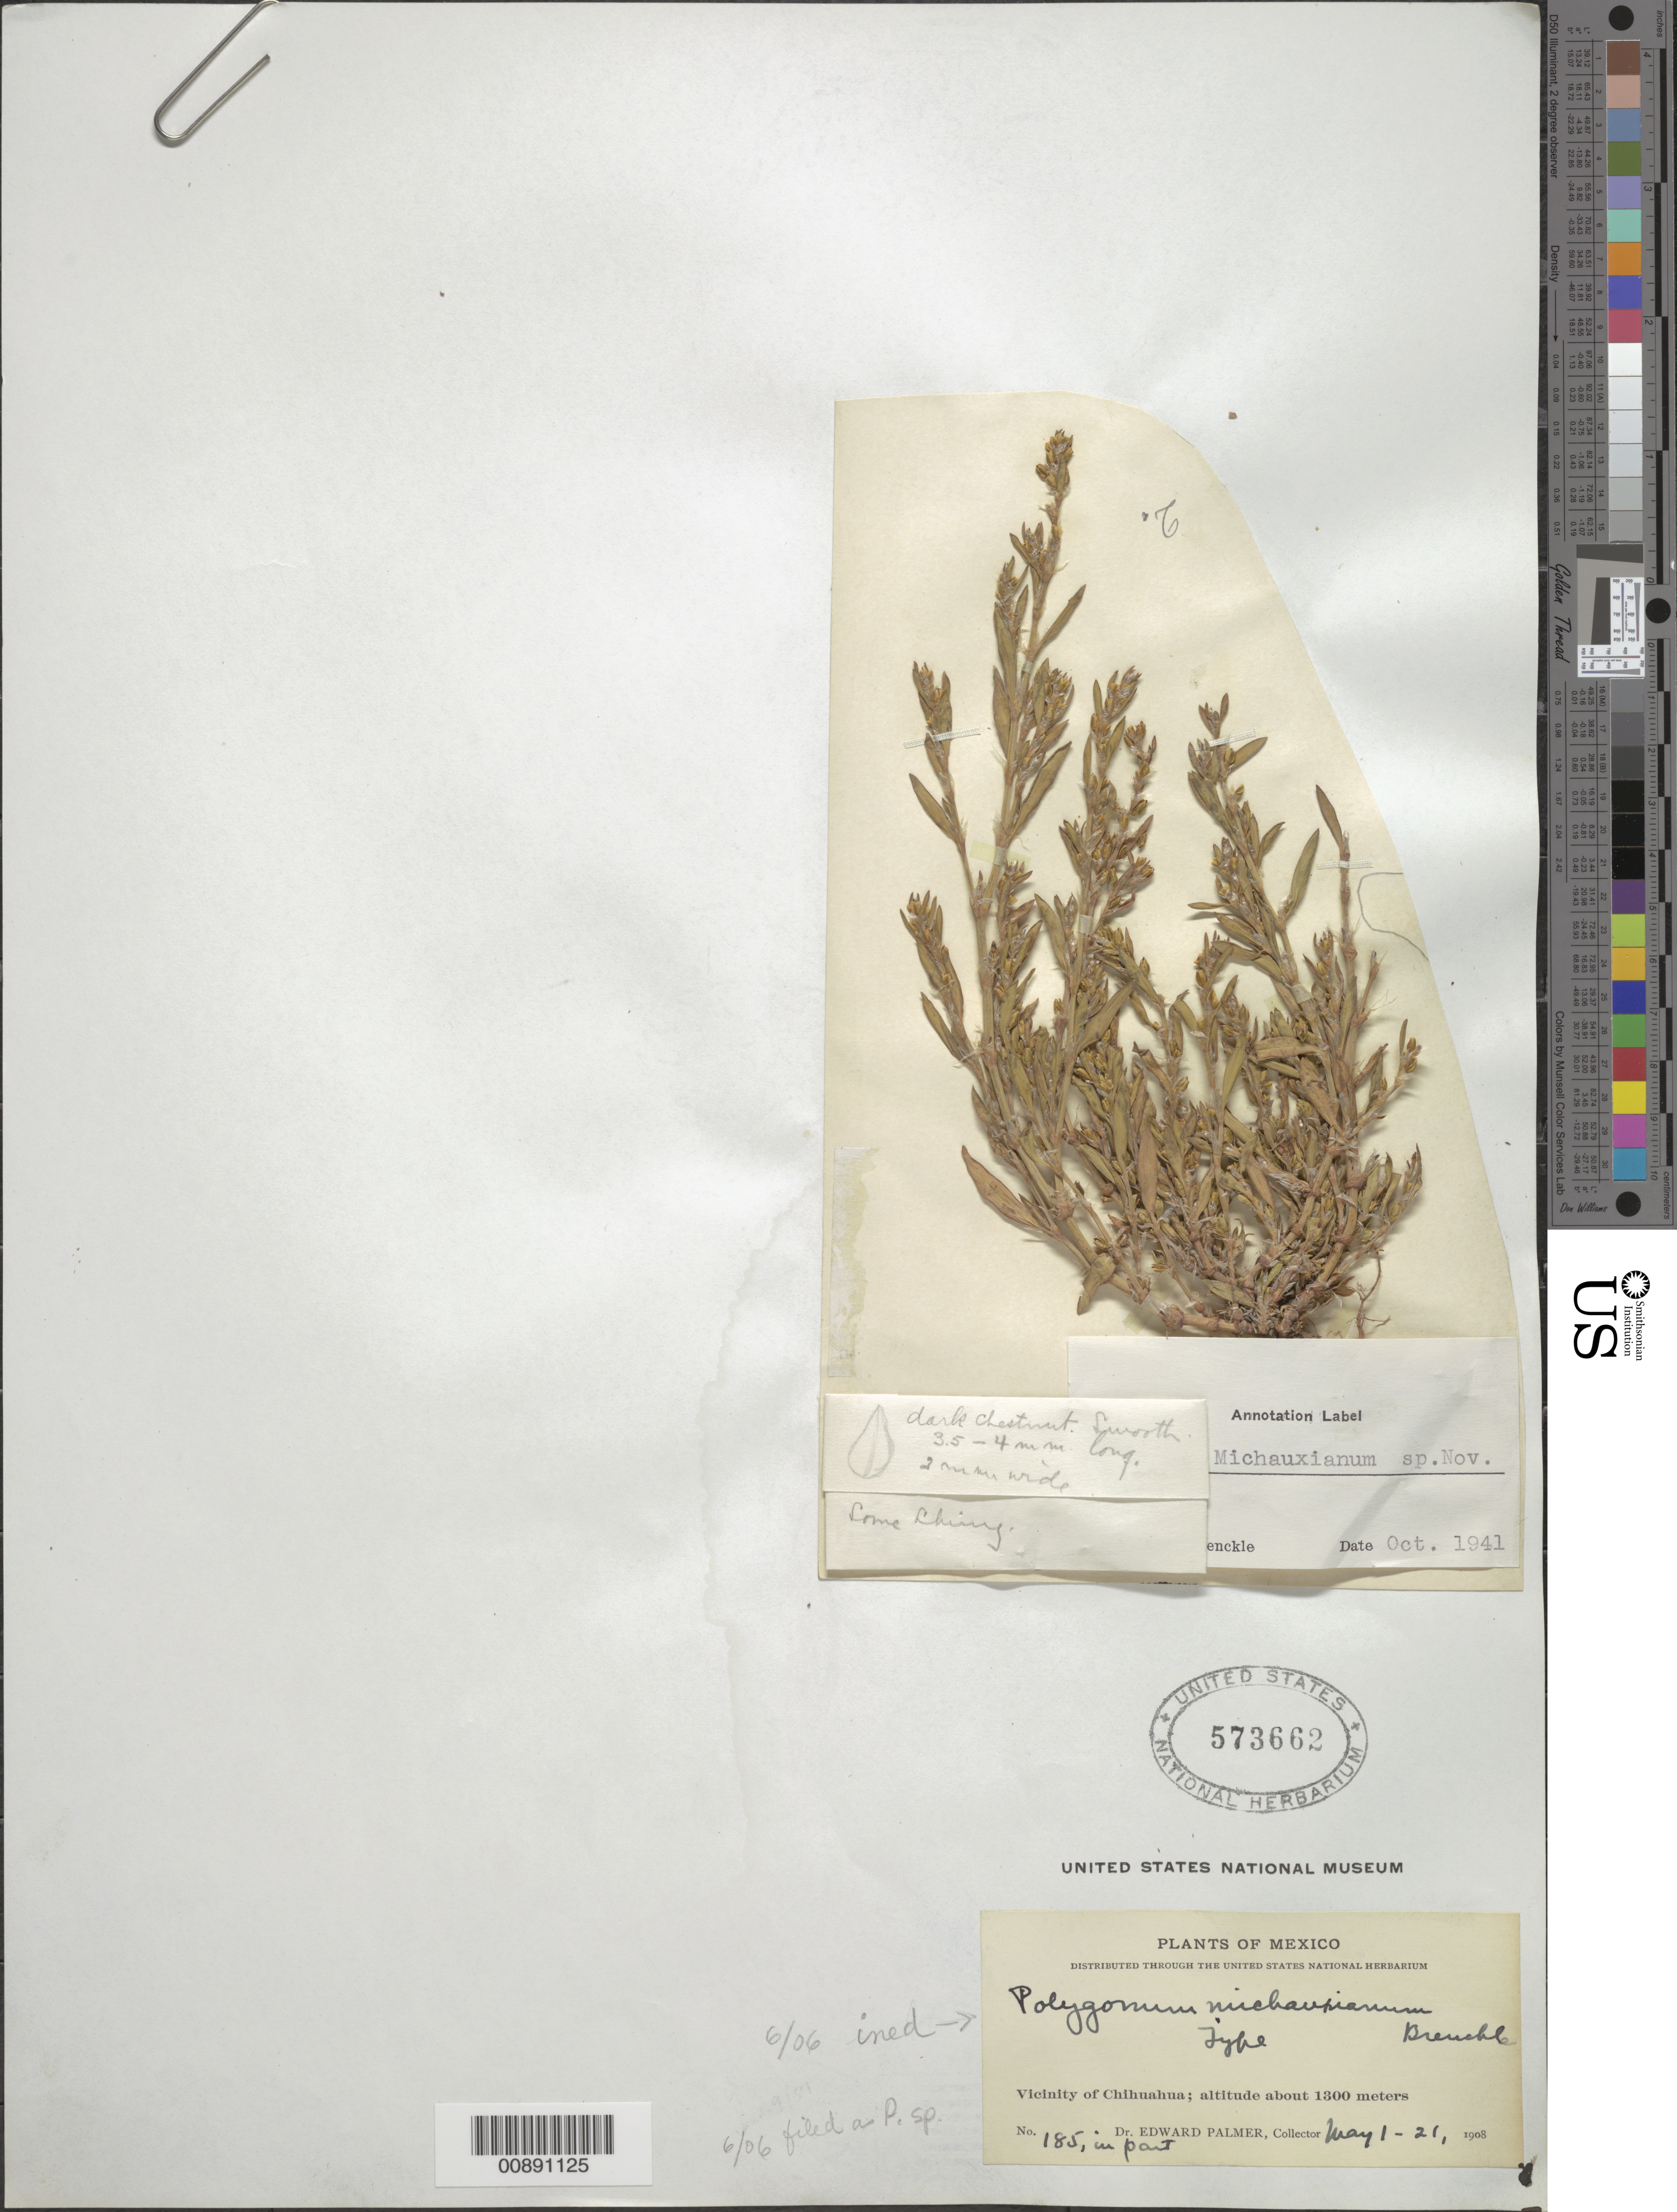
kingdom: Plantae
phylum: Tracheophyta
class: Magnoliopsida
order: Caryophyllales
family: Polygonaceae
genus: Polygonum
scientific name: Polygonum sp.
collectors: E. Palmer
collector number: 185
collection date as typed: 01 May 1908 to 21 May 1908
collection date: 1908-05-01/1908-05-21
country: Mexico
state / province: Chihuahua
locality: Vicinity of Chihuahua.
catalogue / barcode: US 573662